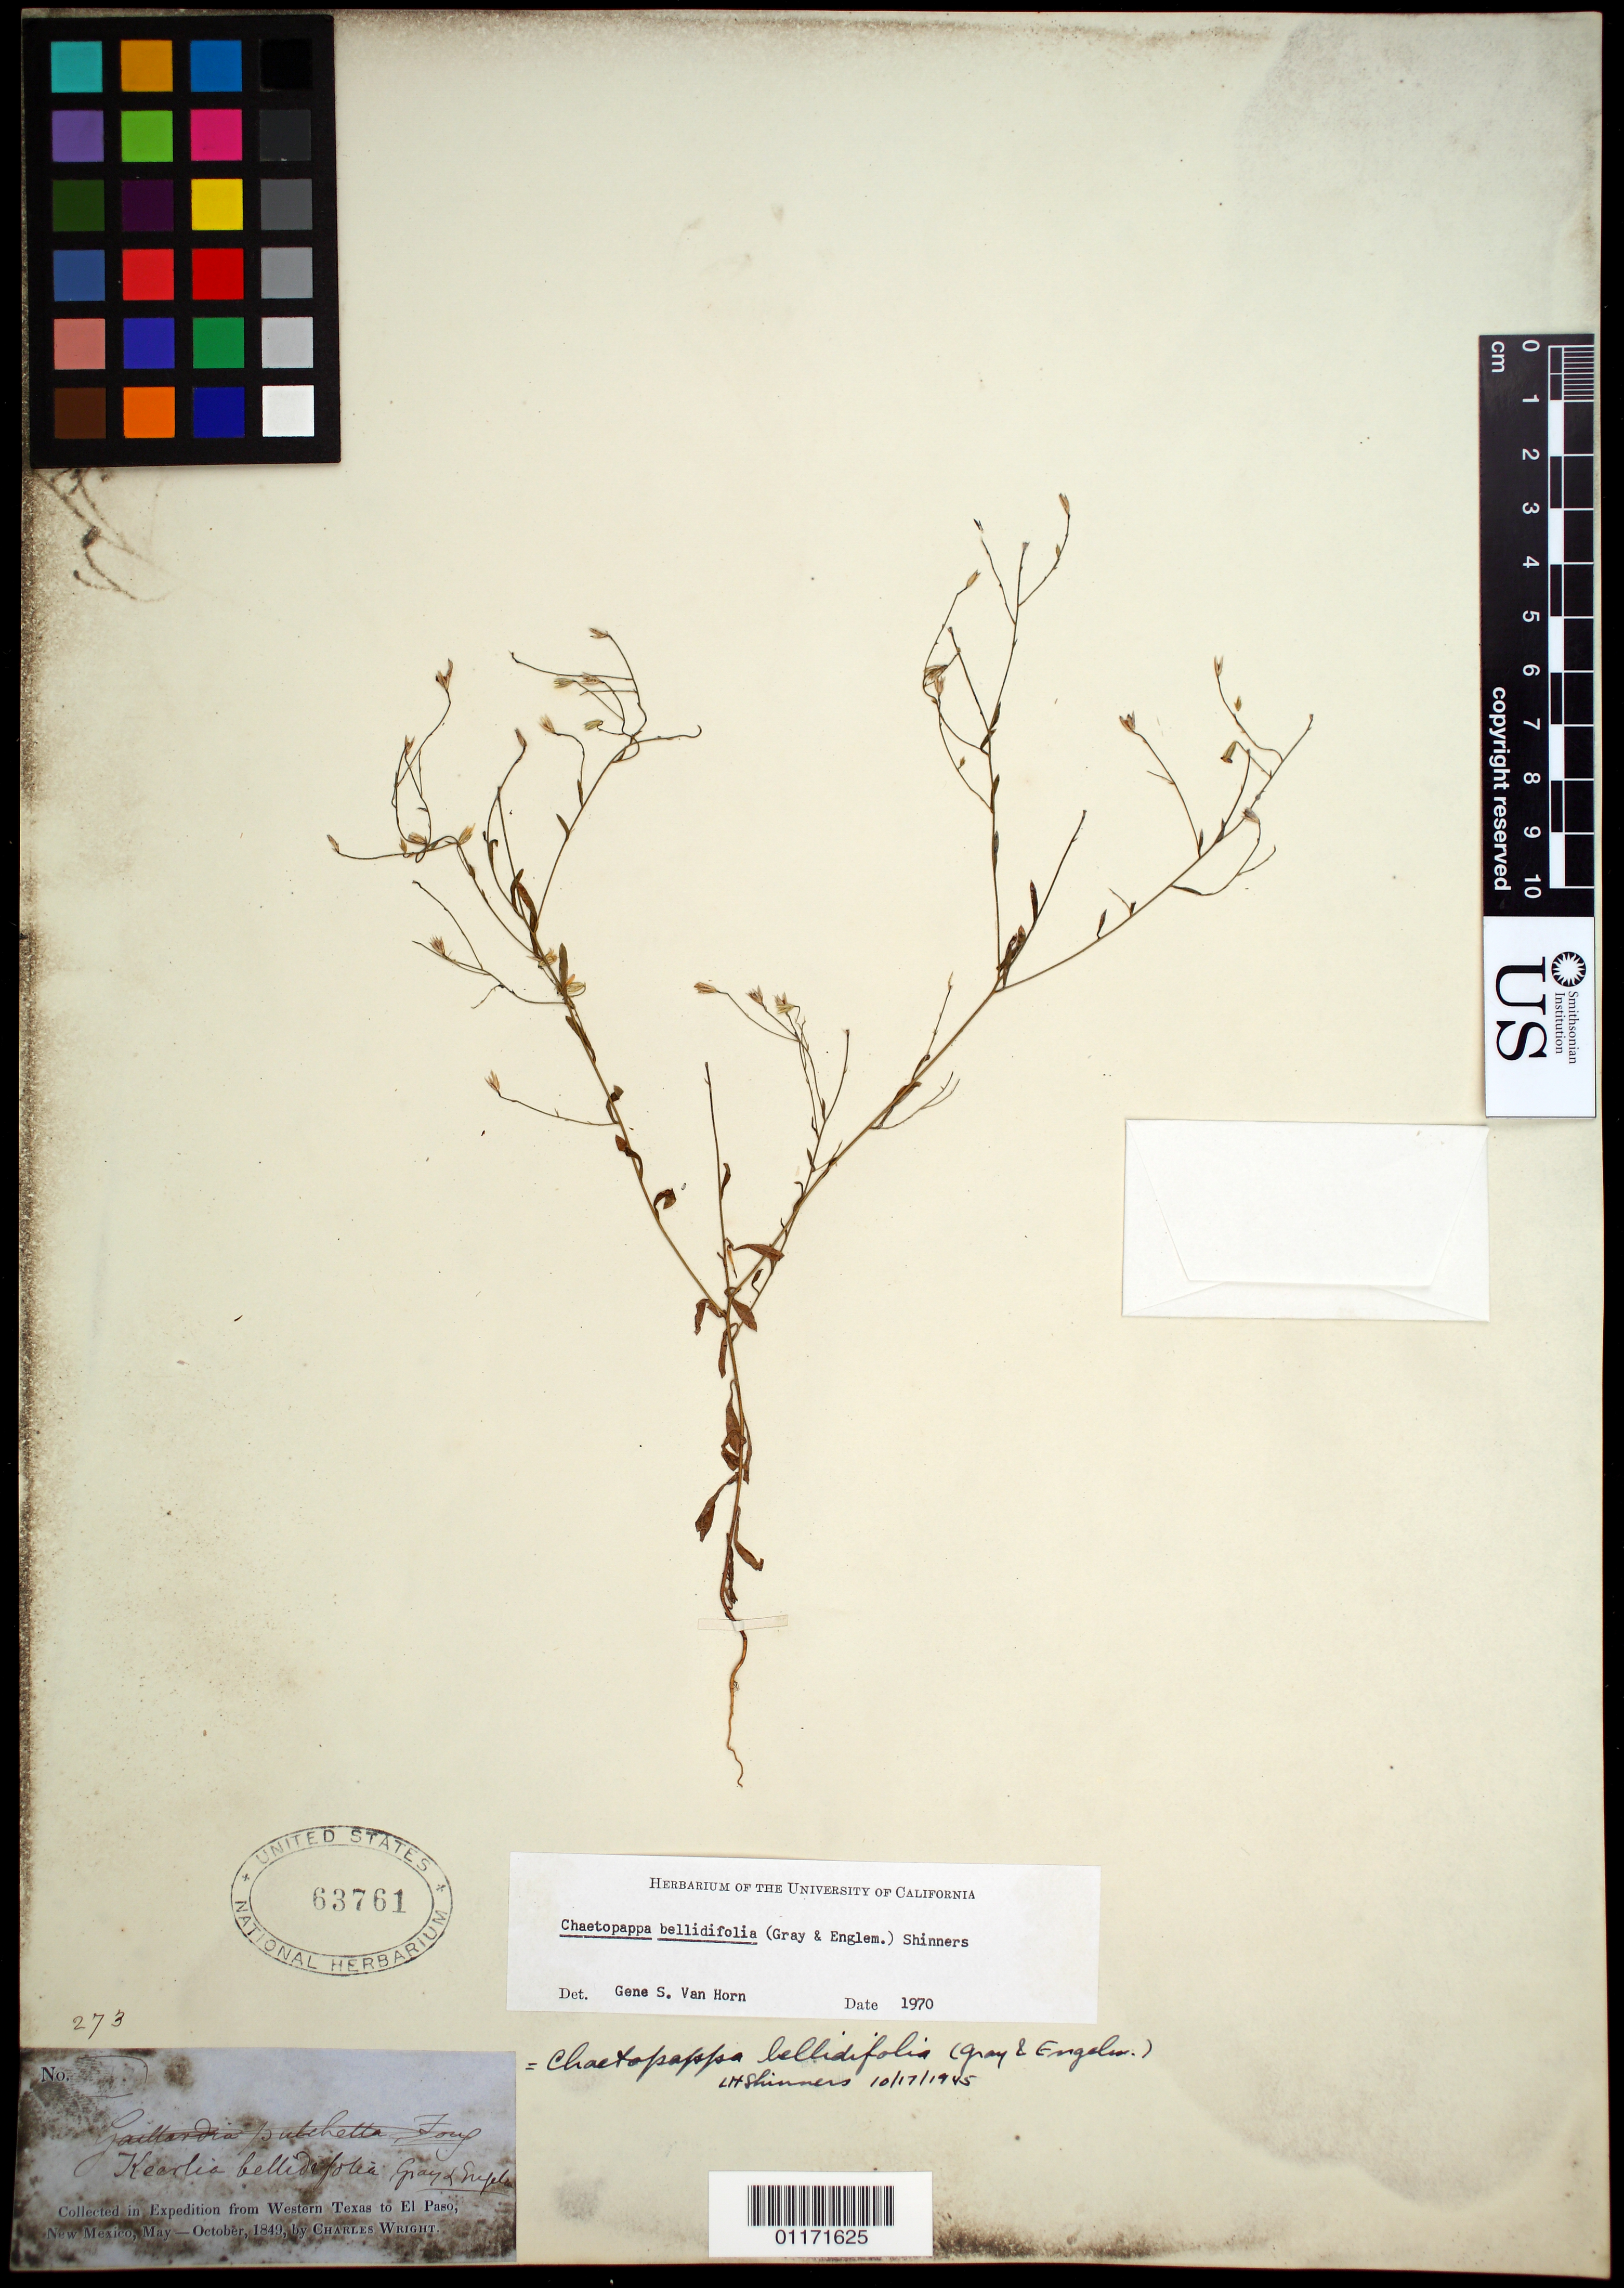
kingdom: Plantae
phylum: Tracheophyta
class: Magnoliopsida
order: Asterales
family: Asteraceae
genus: Chaetopappa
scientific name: Chaetopappa bellidifolia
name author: (A. Gray) Shinners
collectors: C. Wright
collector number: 273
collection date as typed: May 1849 to -- Oct 1849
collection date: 1849-05/1849-10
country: United States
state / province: New Mexico / Texas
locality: W Texas to El Paso, New Mexico.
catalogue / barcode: US 63761